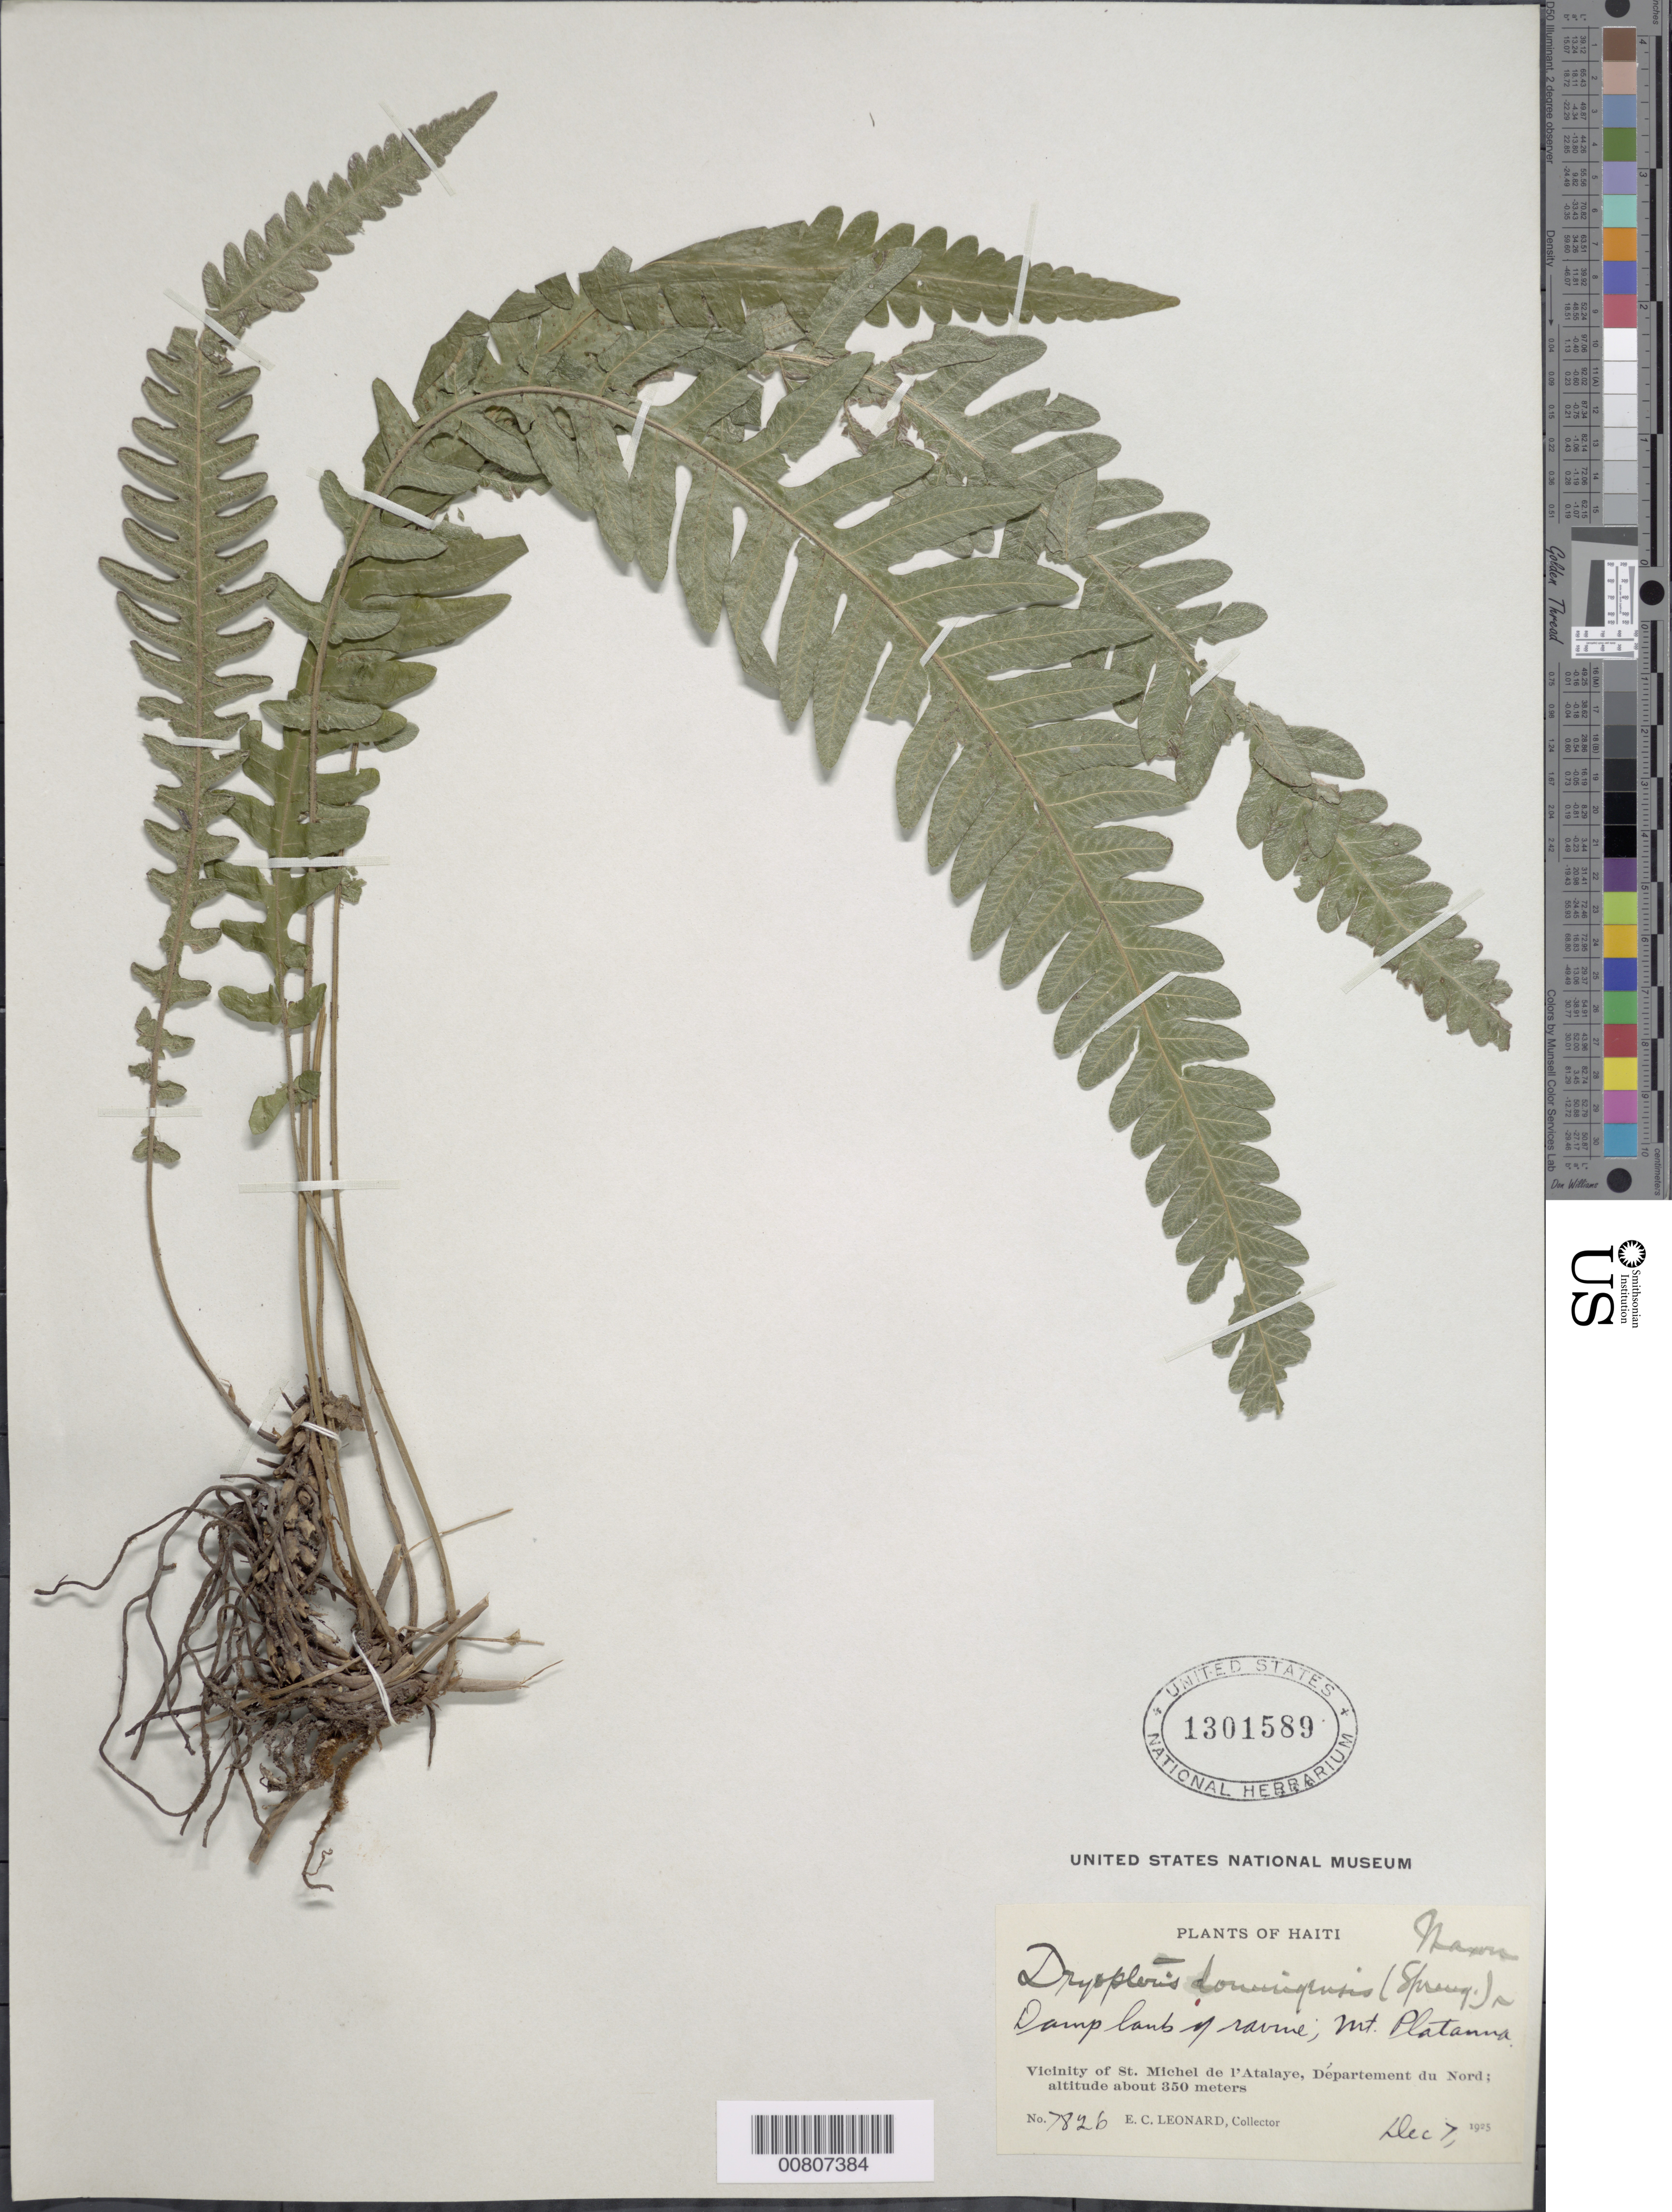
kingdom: Plantae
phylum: Tracheophyta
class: Polypodiopsida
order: Polypodiales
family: Thelypteridaceae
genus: Goniopteris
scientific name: Goniopteris guadelupensis (Wikstr.) comb. nov., ined 2015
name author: (Wikstr.)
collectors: E. C. Leonard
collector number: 7826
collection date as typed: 07 Dec 1925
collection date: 1925-12-07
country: Haiti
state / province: Nord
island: Hispaniola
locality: St. Michel de l'Atalaye vicinity, Mt. Platanna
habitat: Damp bank of ravine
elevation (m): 350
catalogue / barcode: US 1301589